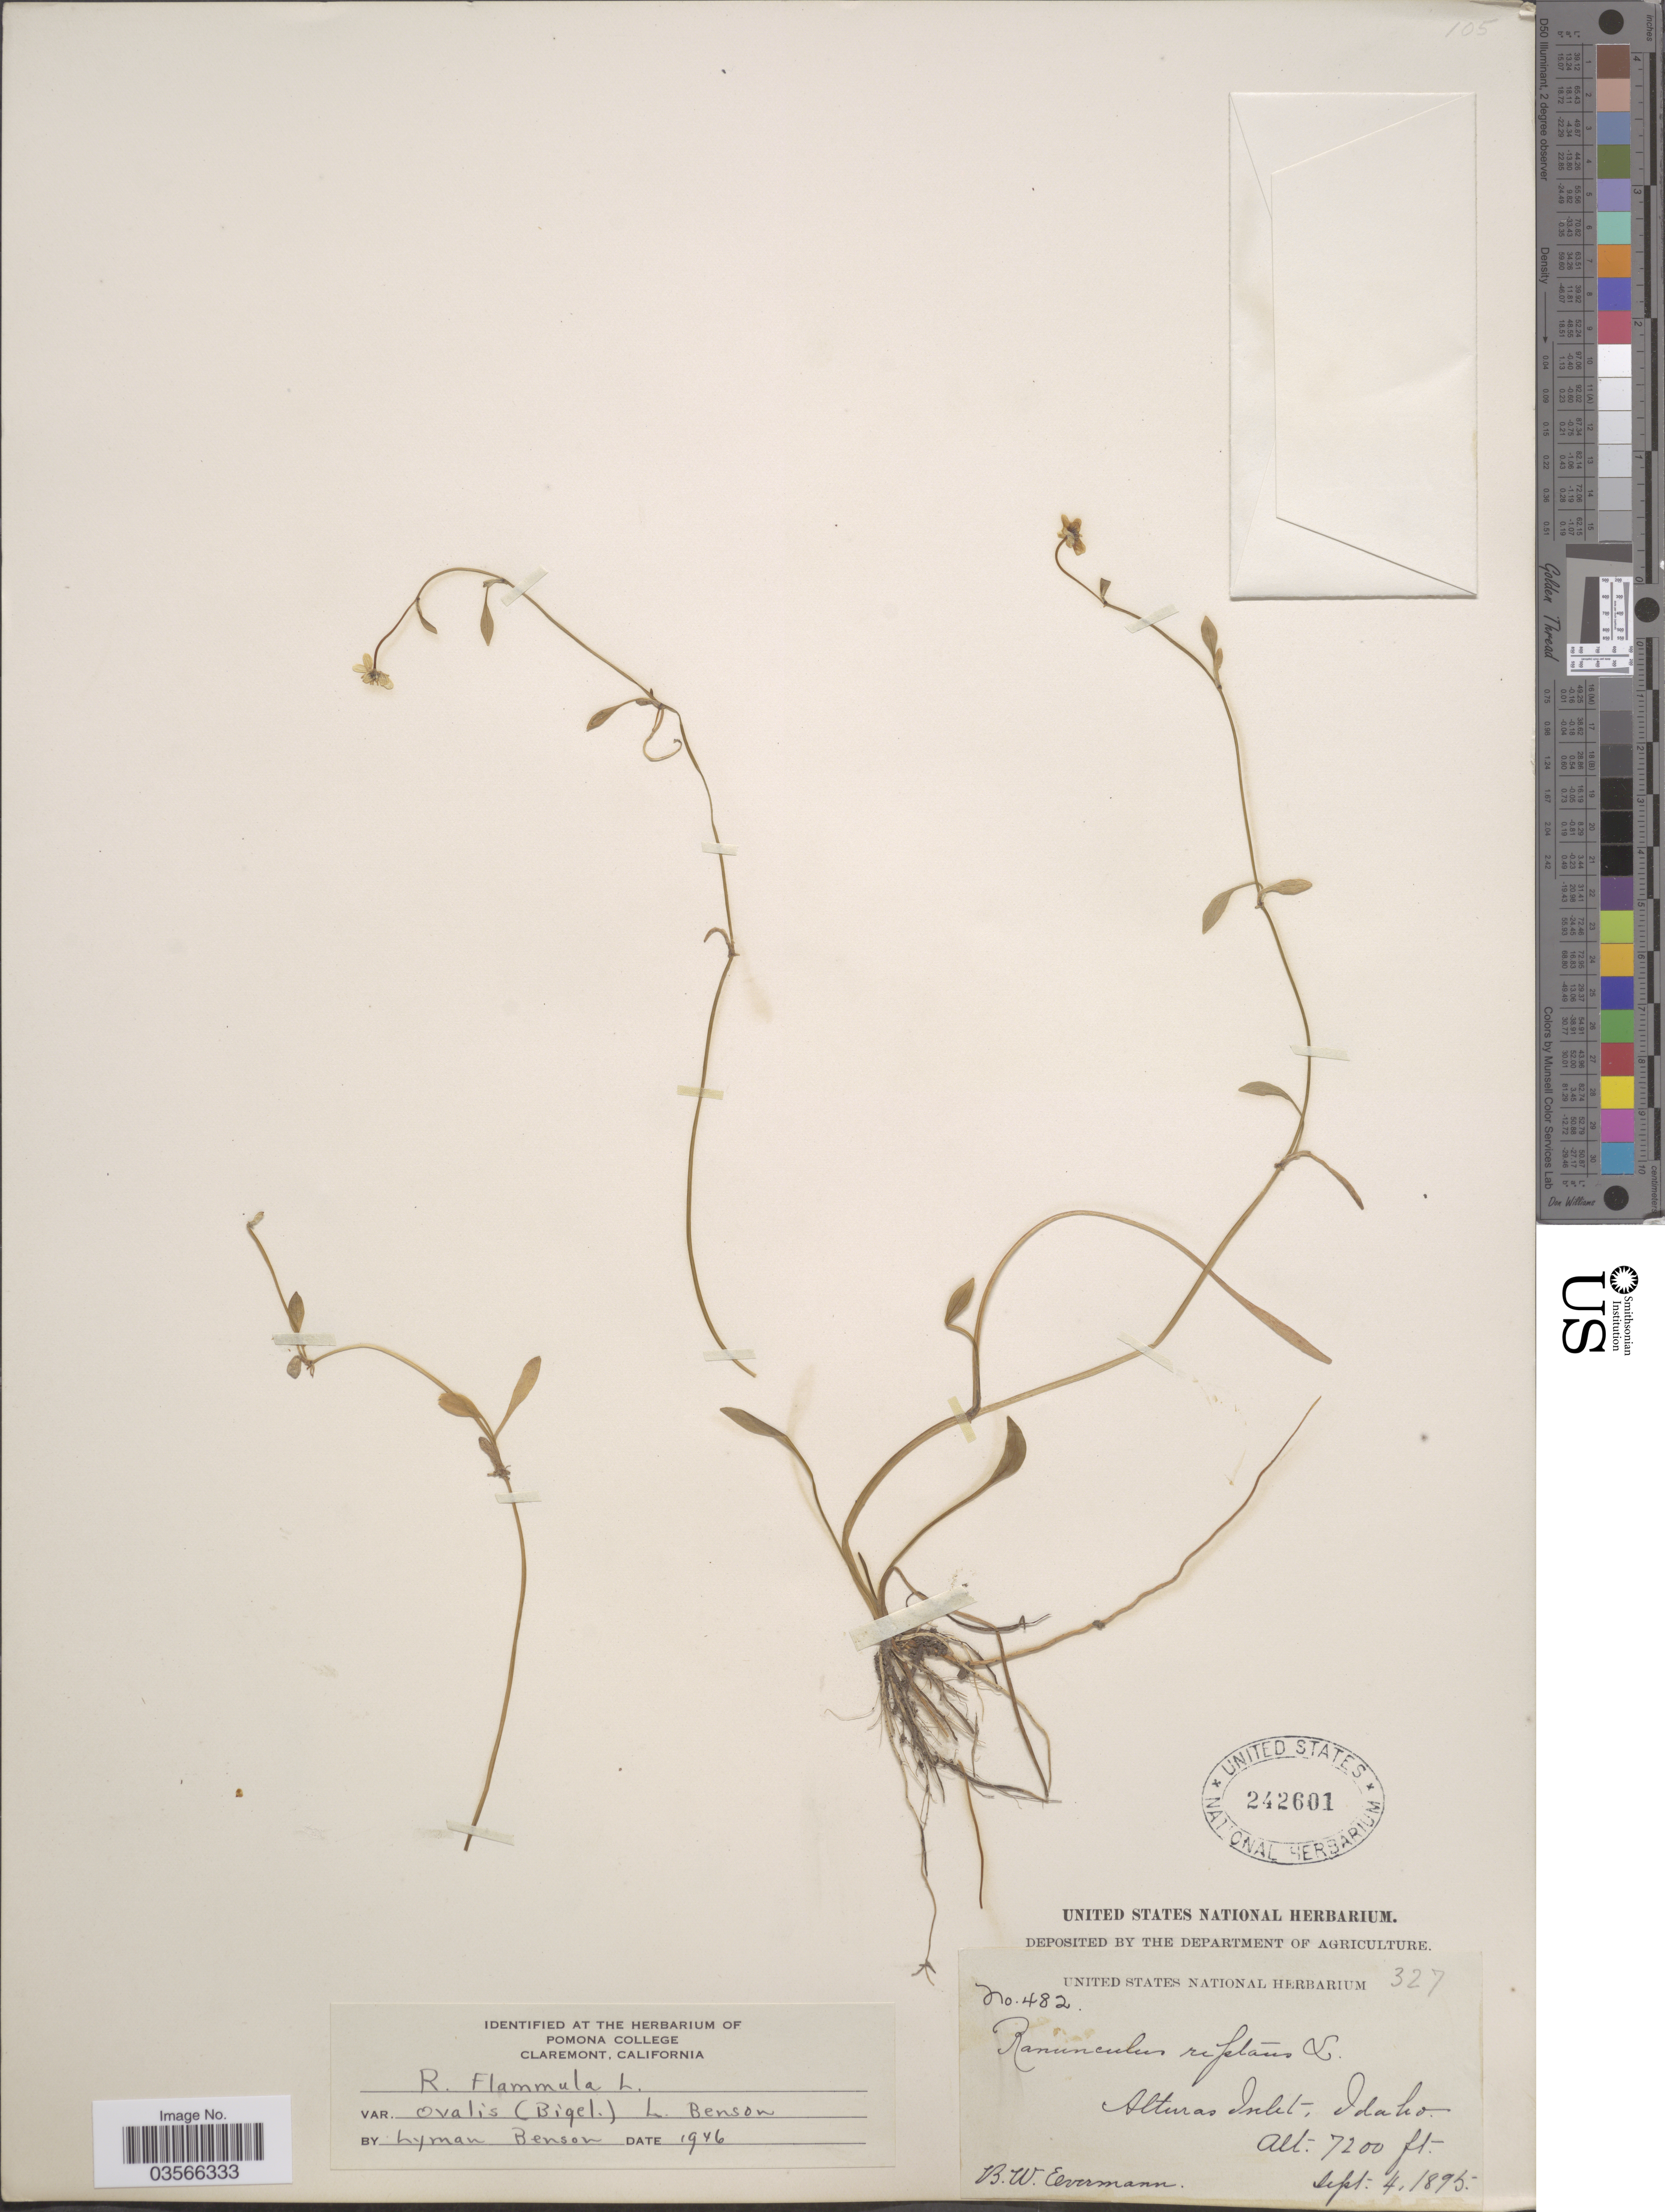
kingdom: Plantae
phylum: Tracheophyta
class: Magnoliopsida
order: Ranunculales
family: Ranunculaceae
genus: Ranunculus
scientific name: Ranunculus flammula var. ovalis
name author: (J.M. Bigelow) L.D. Benson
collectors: B. W. Evermann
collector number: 482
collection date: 1895-09-04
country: United States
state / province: Idaho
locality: Alturas Inlet.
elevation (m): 2195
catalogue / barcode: US 242601